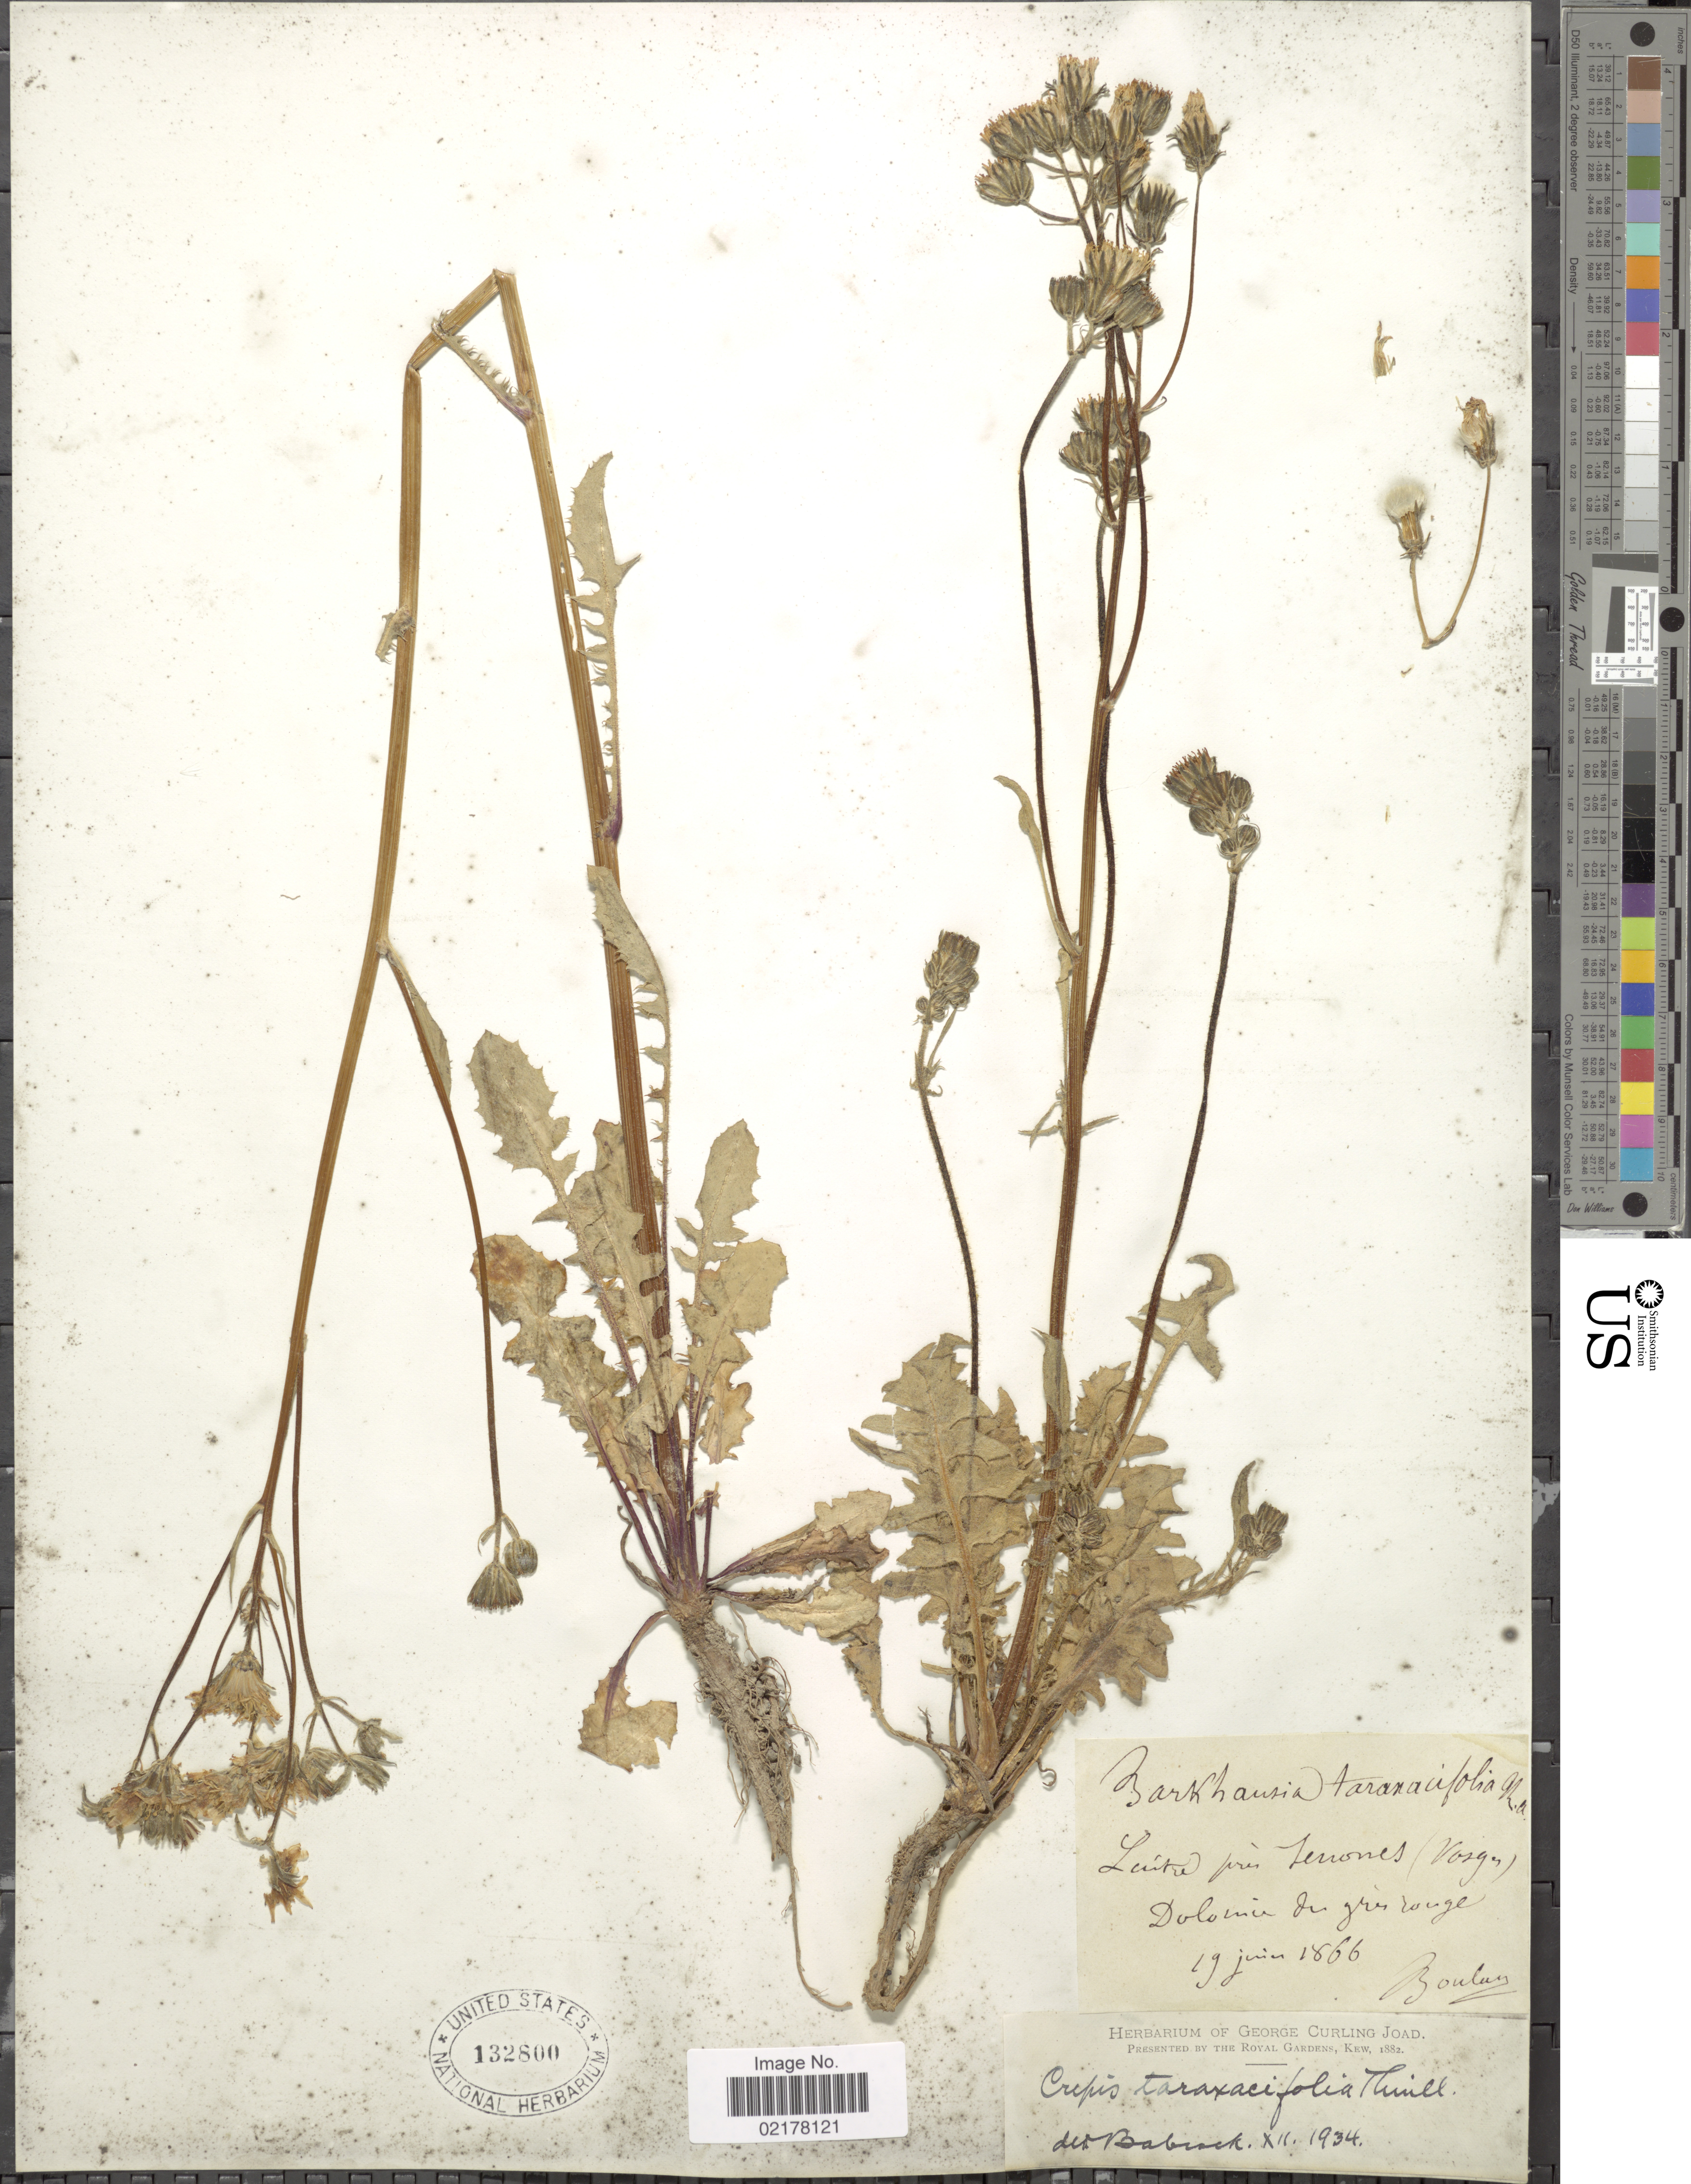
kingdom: Plantae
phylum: Tracheophyta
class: Magnoliopsida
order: Asterales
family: Asteraceae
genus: Crepis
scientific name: Crepis vesicaria subsp. taraxacifolia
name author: (Thuill.) Thell.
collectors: Bonlay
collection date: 1866-06-19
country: France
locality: Laitze pres Tenones (Vosges) Dolomin de gres rouge [interpreted]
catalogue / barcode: US 132800